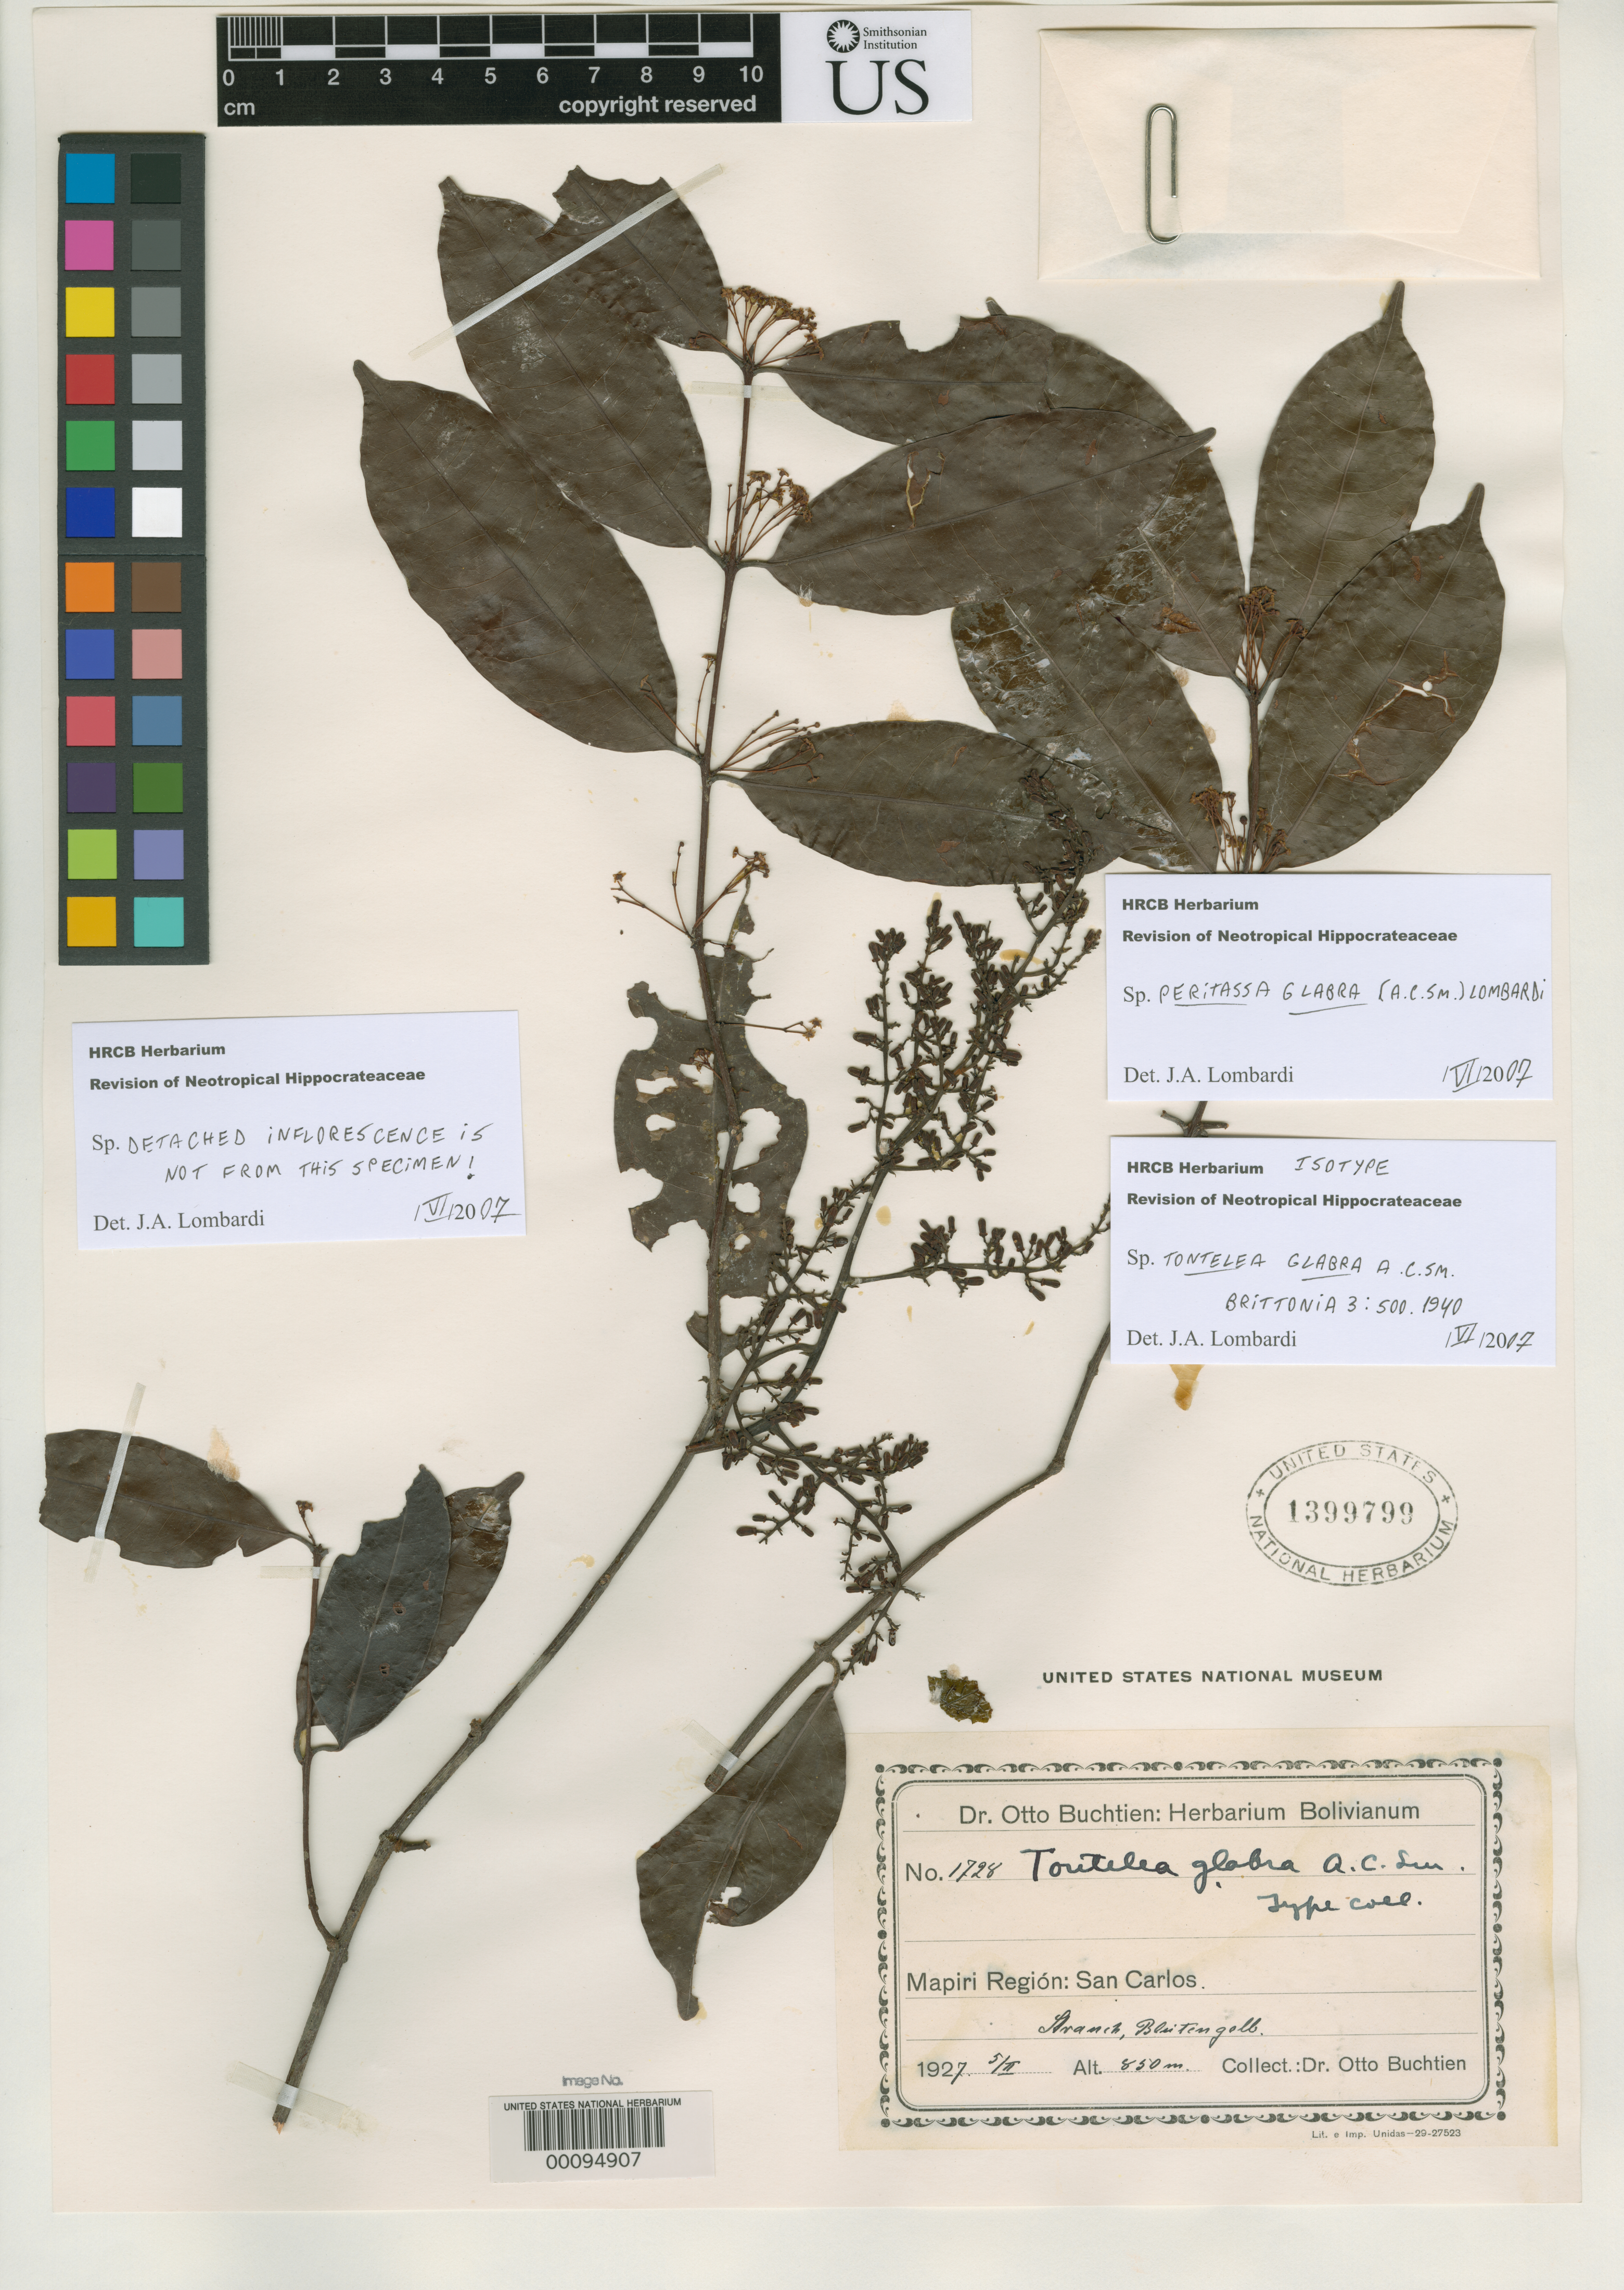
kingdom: Plantae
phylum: Tracheophyta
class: Magnoliopsida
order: Celastrales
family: Celastraceae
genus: Tontelea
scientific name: Tontelea glabra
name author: A.C. Sm.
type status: Isotype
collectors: O. Buchtien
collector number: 1728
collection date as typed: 05 Feb 1927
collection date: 1927-02-05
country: Bolivia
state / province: La Paz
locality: At San Carlos, Mapiri Region.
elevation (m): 850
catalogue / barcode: US 1399799